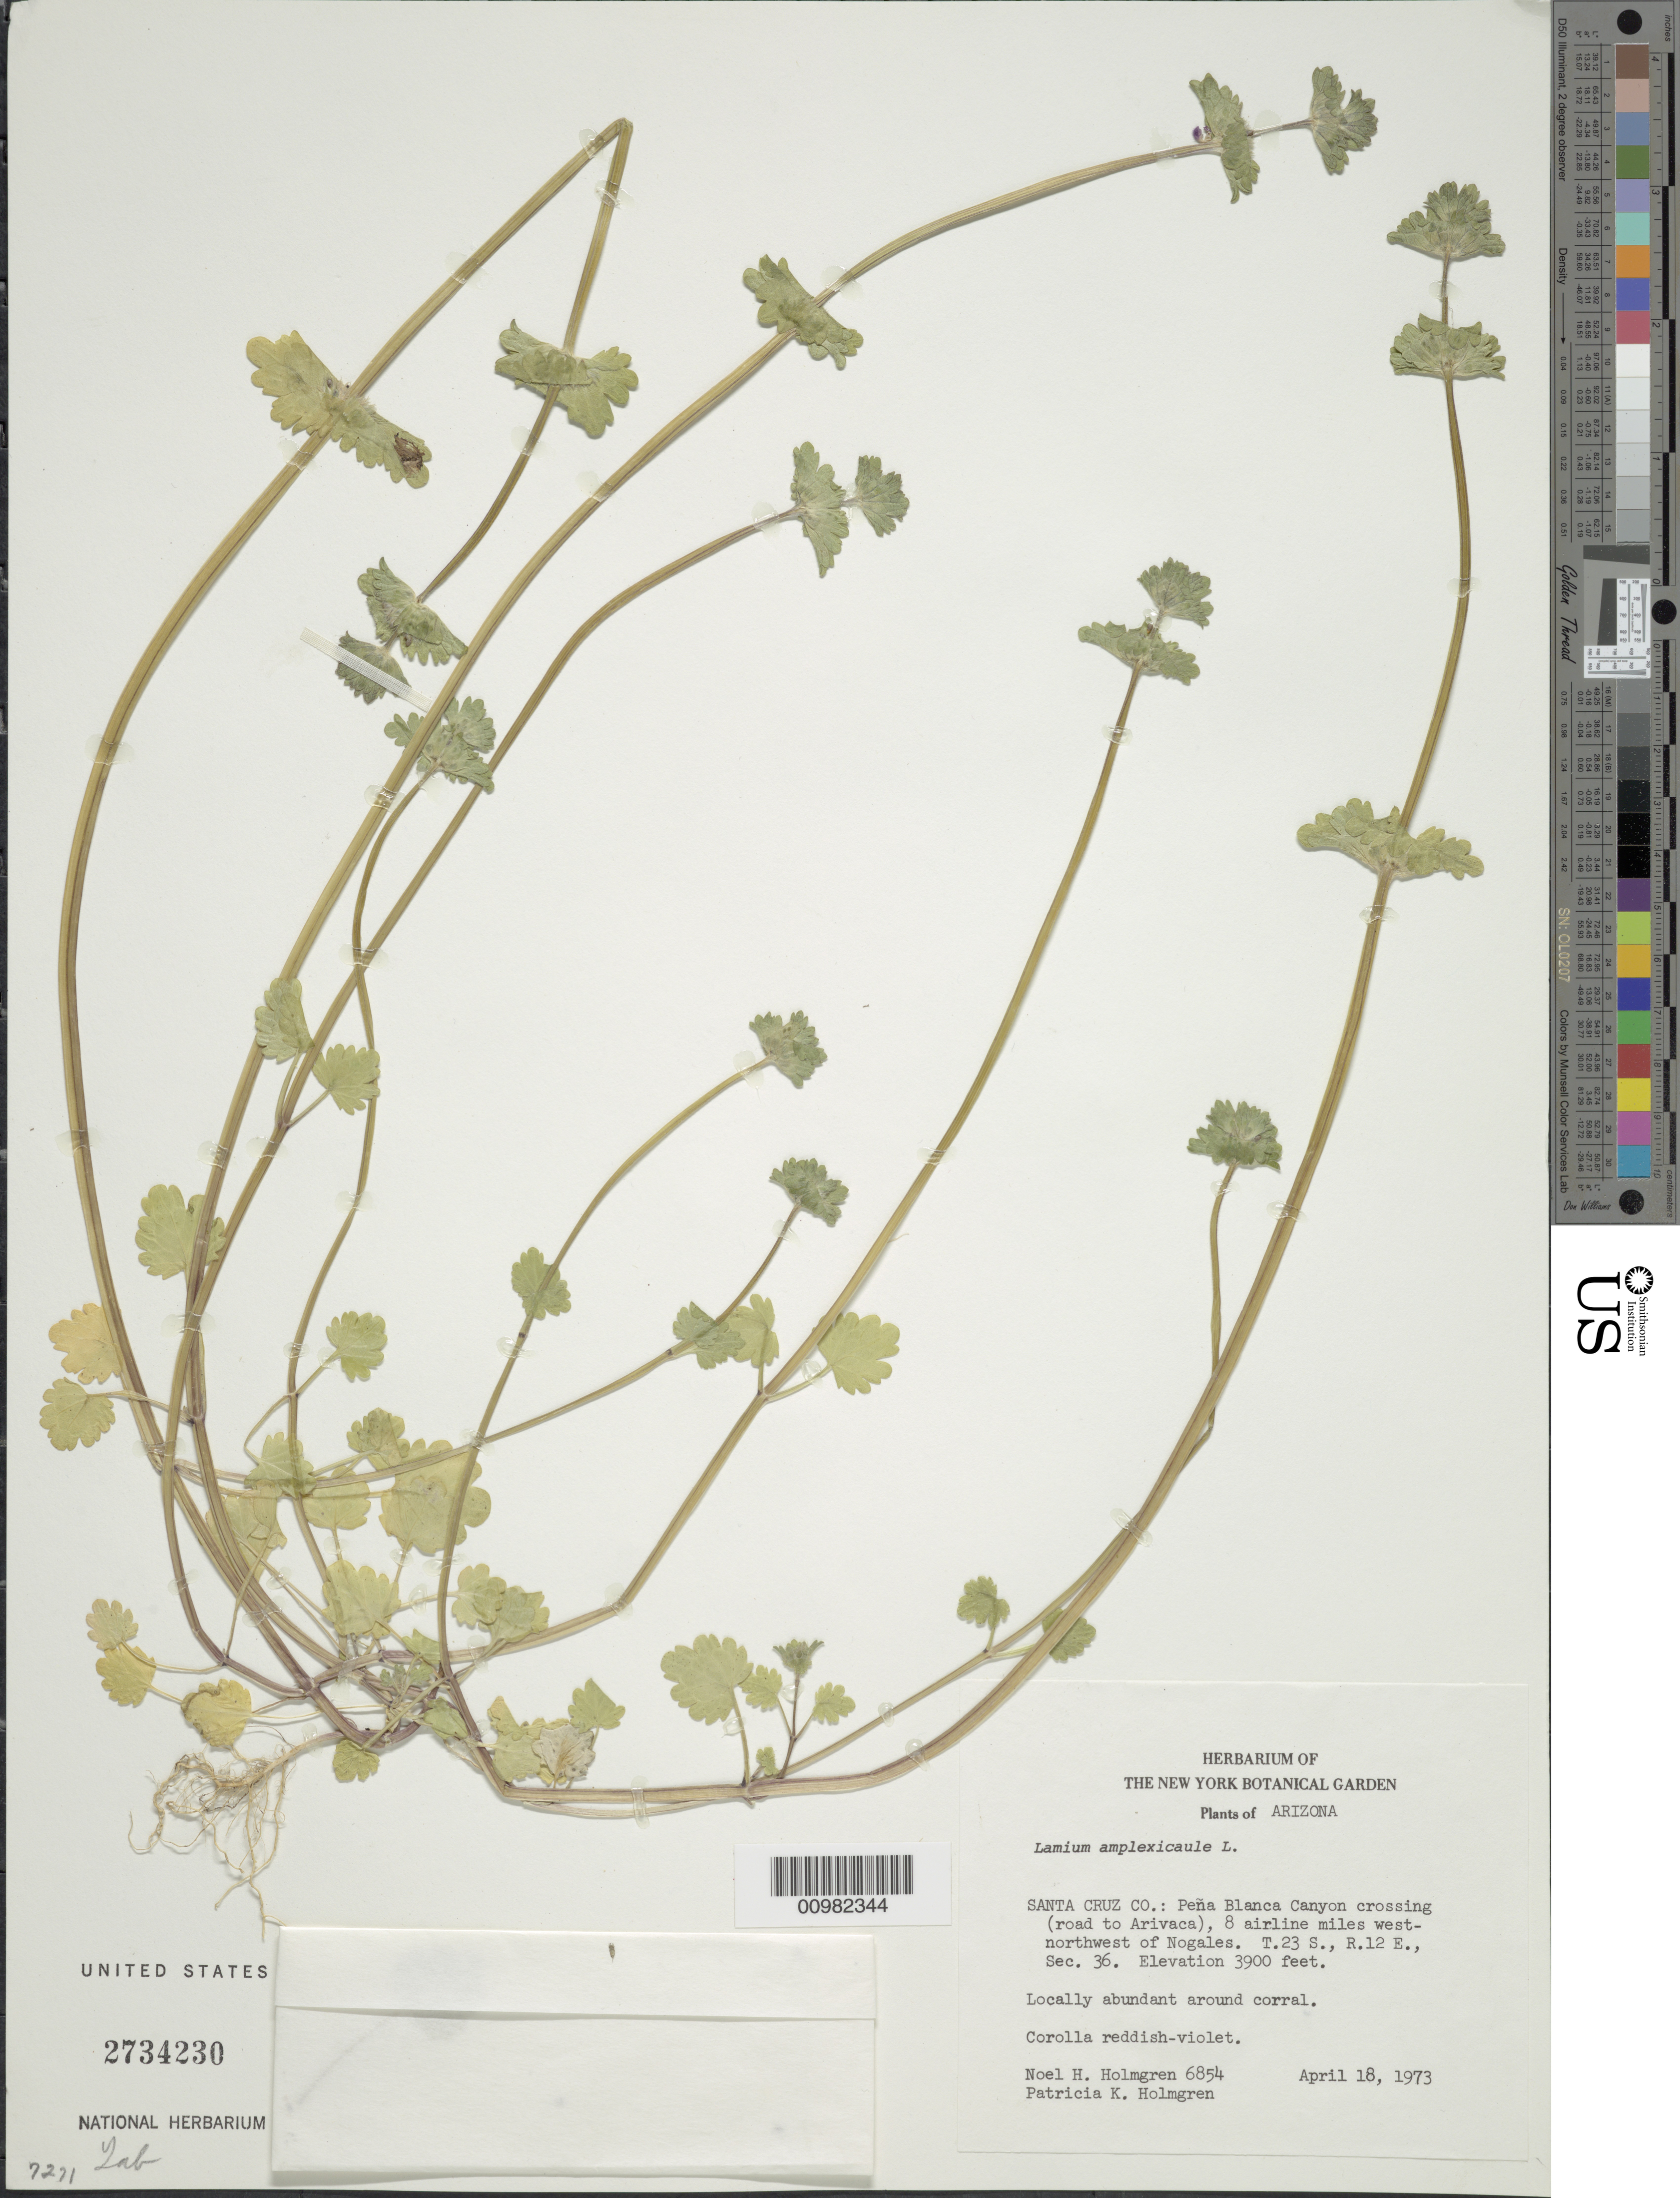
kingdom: Plantae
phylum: Tracheophyta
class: Magnoliopsida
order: Lamiales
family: Lamiaceae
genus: Lamium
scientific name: Lamium amplexicaule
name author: L.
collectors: N. H. Holmgren & P. K. Holmgren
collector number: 6854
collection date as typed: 18 Apr 1973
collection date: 1973-04-18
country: United States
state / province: Arizona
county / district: Santa Cruz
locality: Peña Blanca Canyon crossing (road to Arivaca); 8 airline mi. W-NW. of Nogales; T.23 S., R.12 E., Sec. 36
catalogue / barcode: US 2734230